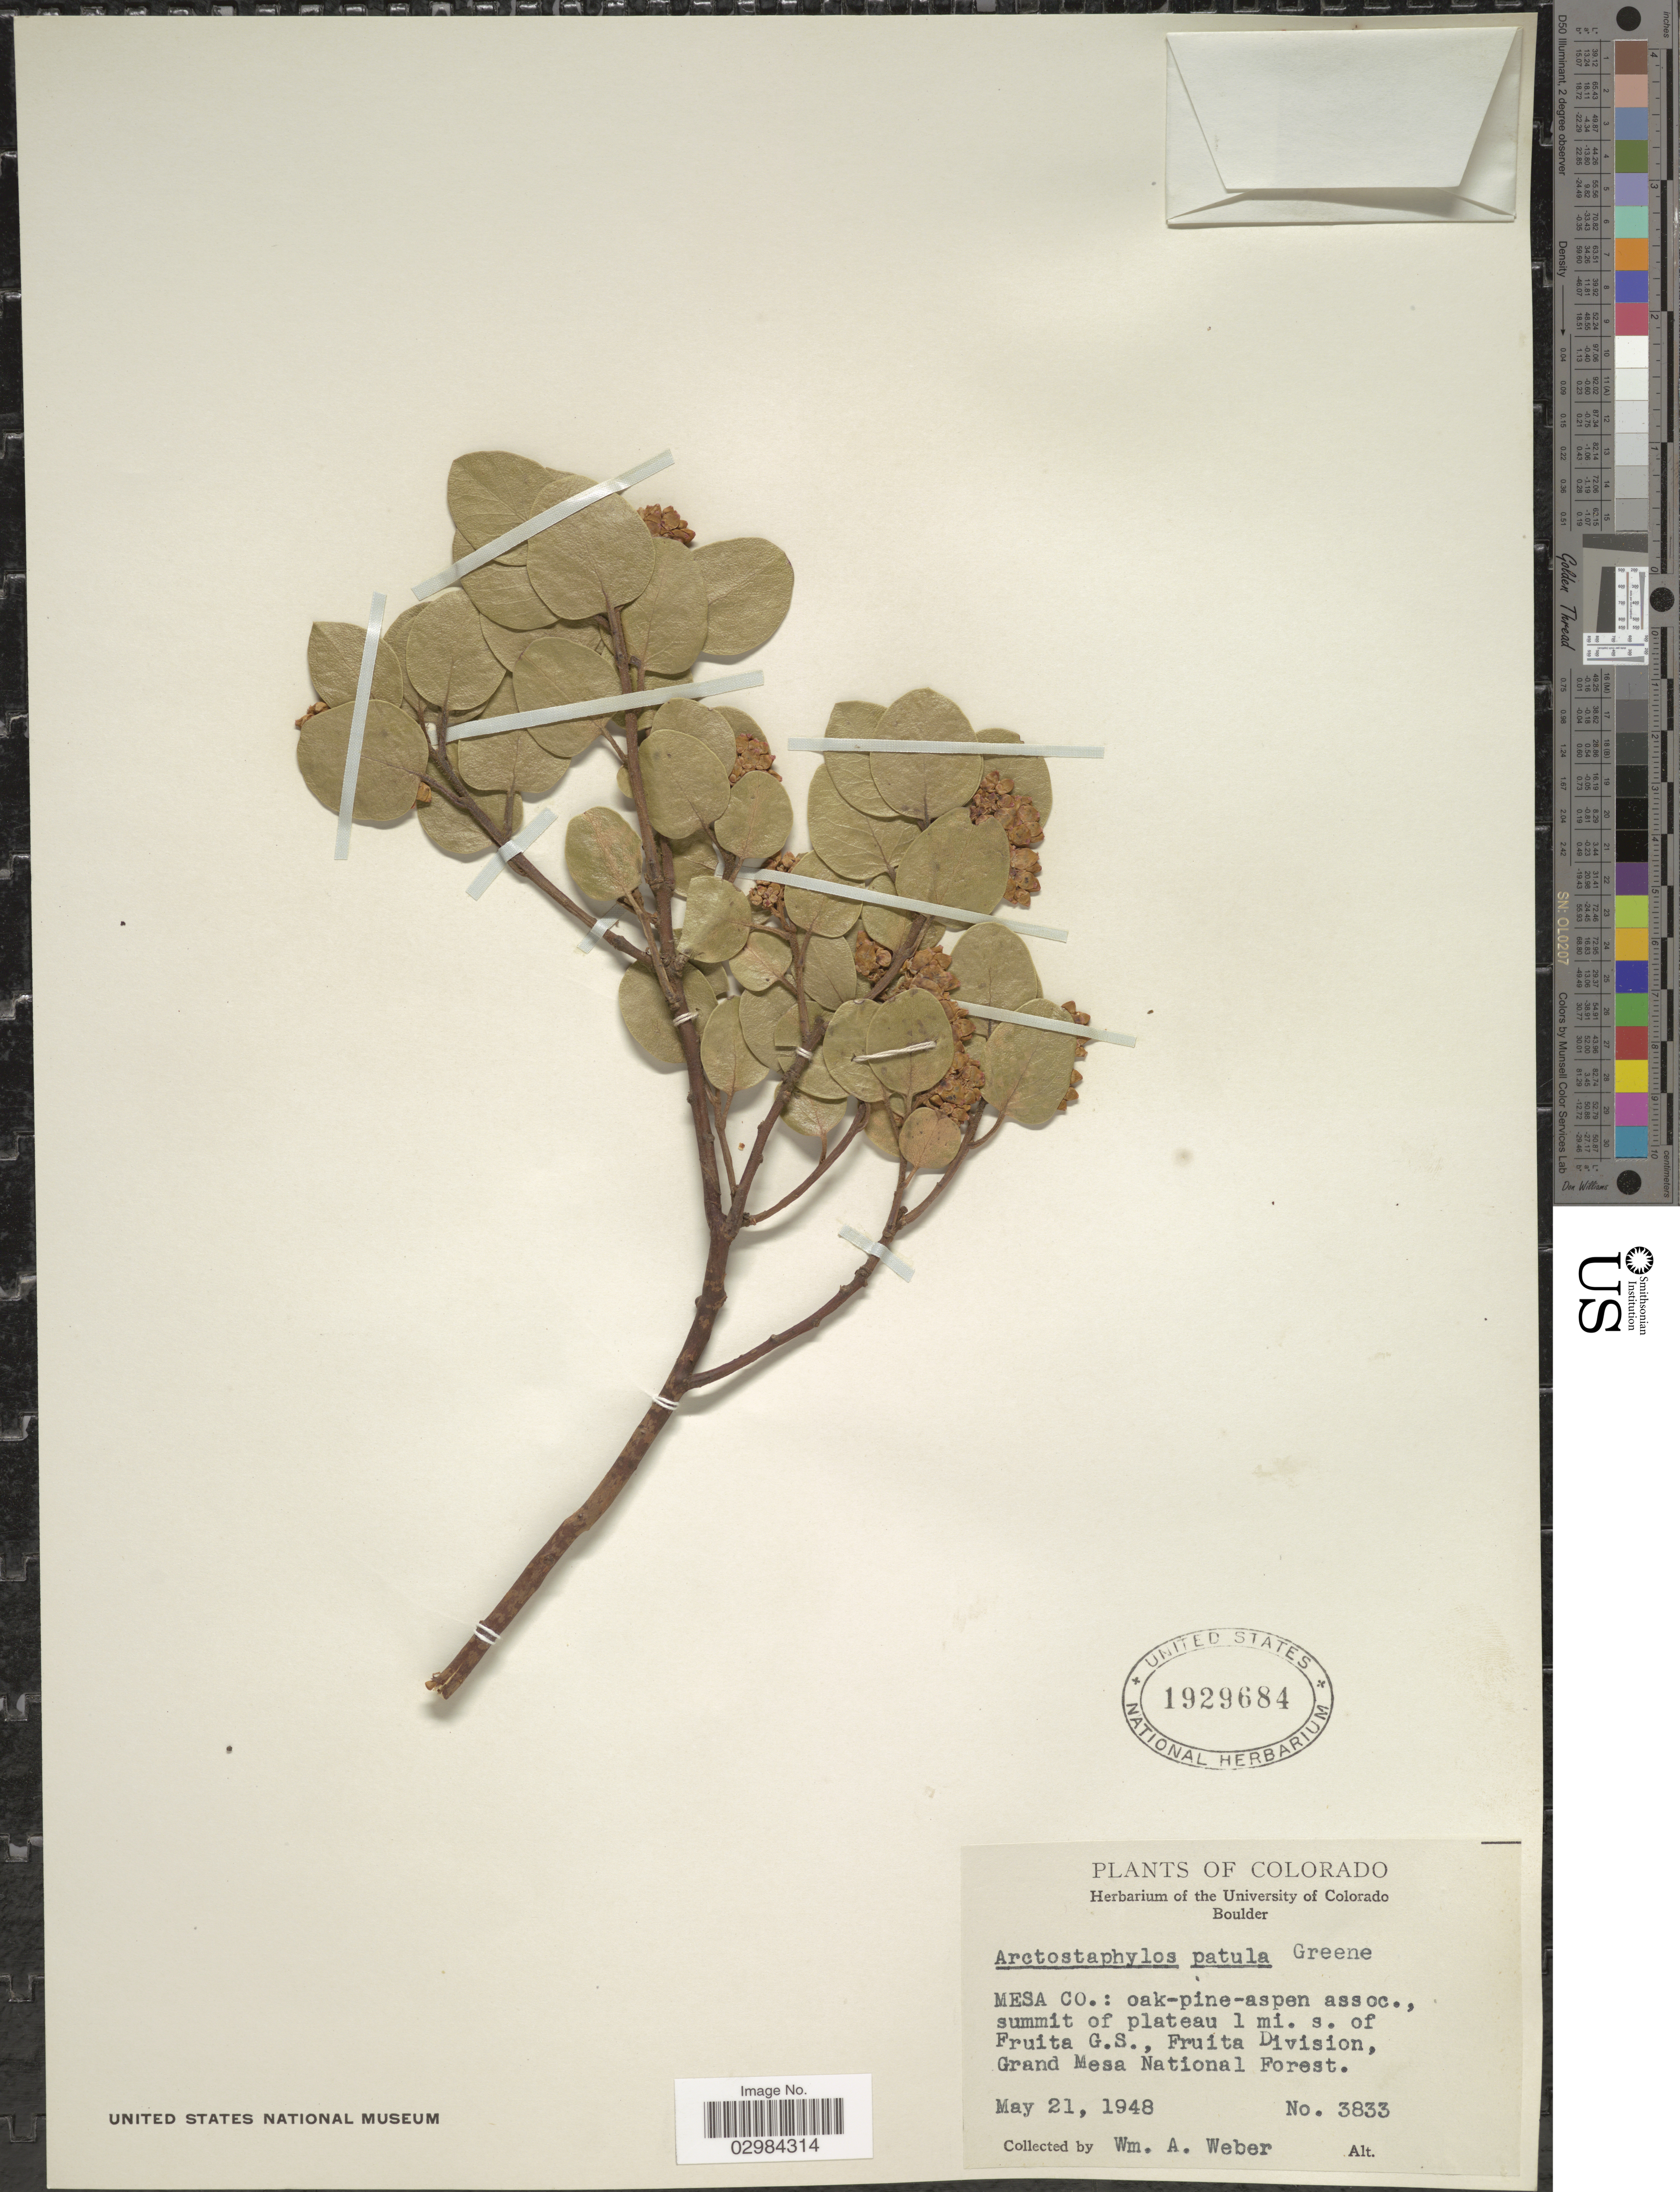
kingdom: Plantae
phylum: Tracheophyta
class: Magnoliopsida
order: Ericales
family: Ericaceae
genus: Arctostaphylos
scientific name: Arctostaphylos patula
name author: Greene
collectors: W. A. Weber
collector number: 3833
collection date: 1948-05-21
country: United States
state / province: Colorado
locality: Mesa Co.: summit of plateau 1 mi. s. of Fruita G.S., Fruita Division, Grand Mesa National Forest.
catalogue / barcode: US 1929684